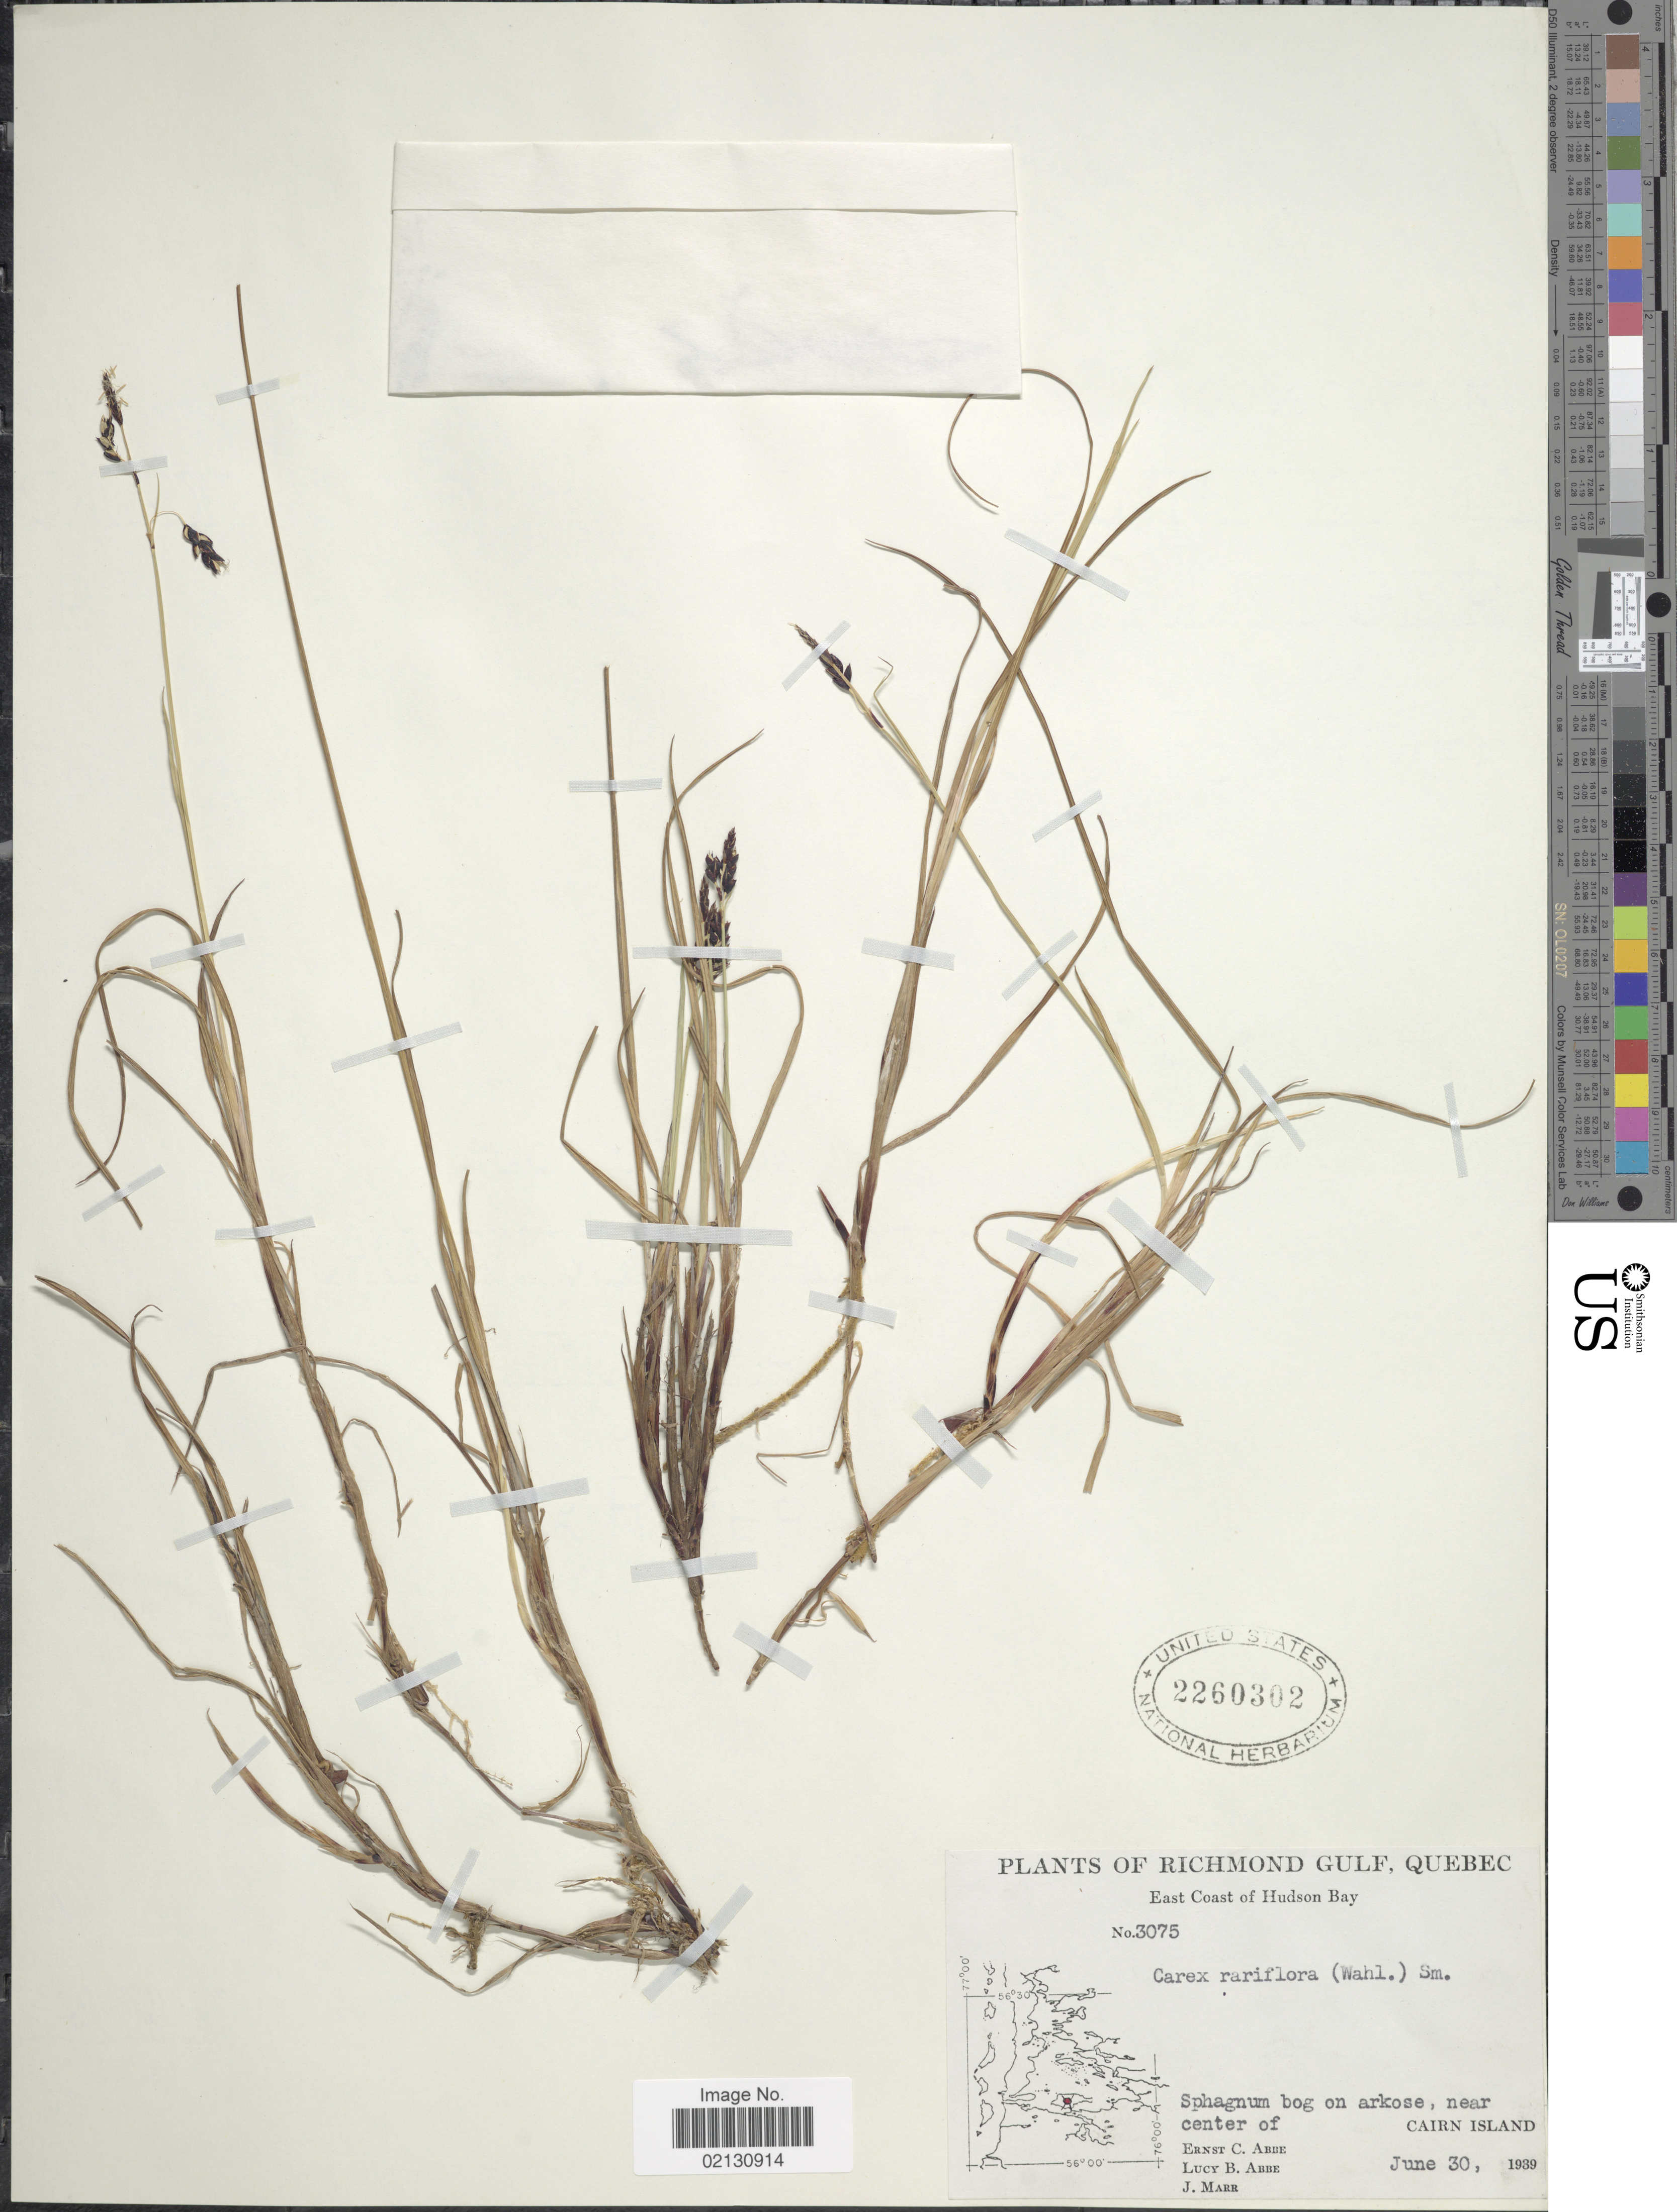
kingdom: Plantae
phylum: Tracheophyta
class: Liliopsida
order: Poales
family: Cyperaceae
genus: Carex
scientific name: Carex rariflora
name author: (Wahlenb.) Sm.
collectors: E. C. Abbe, L. B. Abbe & J. Marr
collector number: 3075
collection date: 1939-06-30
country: Canada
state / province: Quebec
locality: Richmond Gulf. East Coast of Hudson Bay. near center of Cairn Island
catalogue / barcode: US 2260302